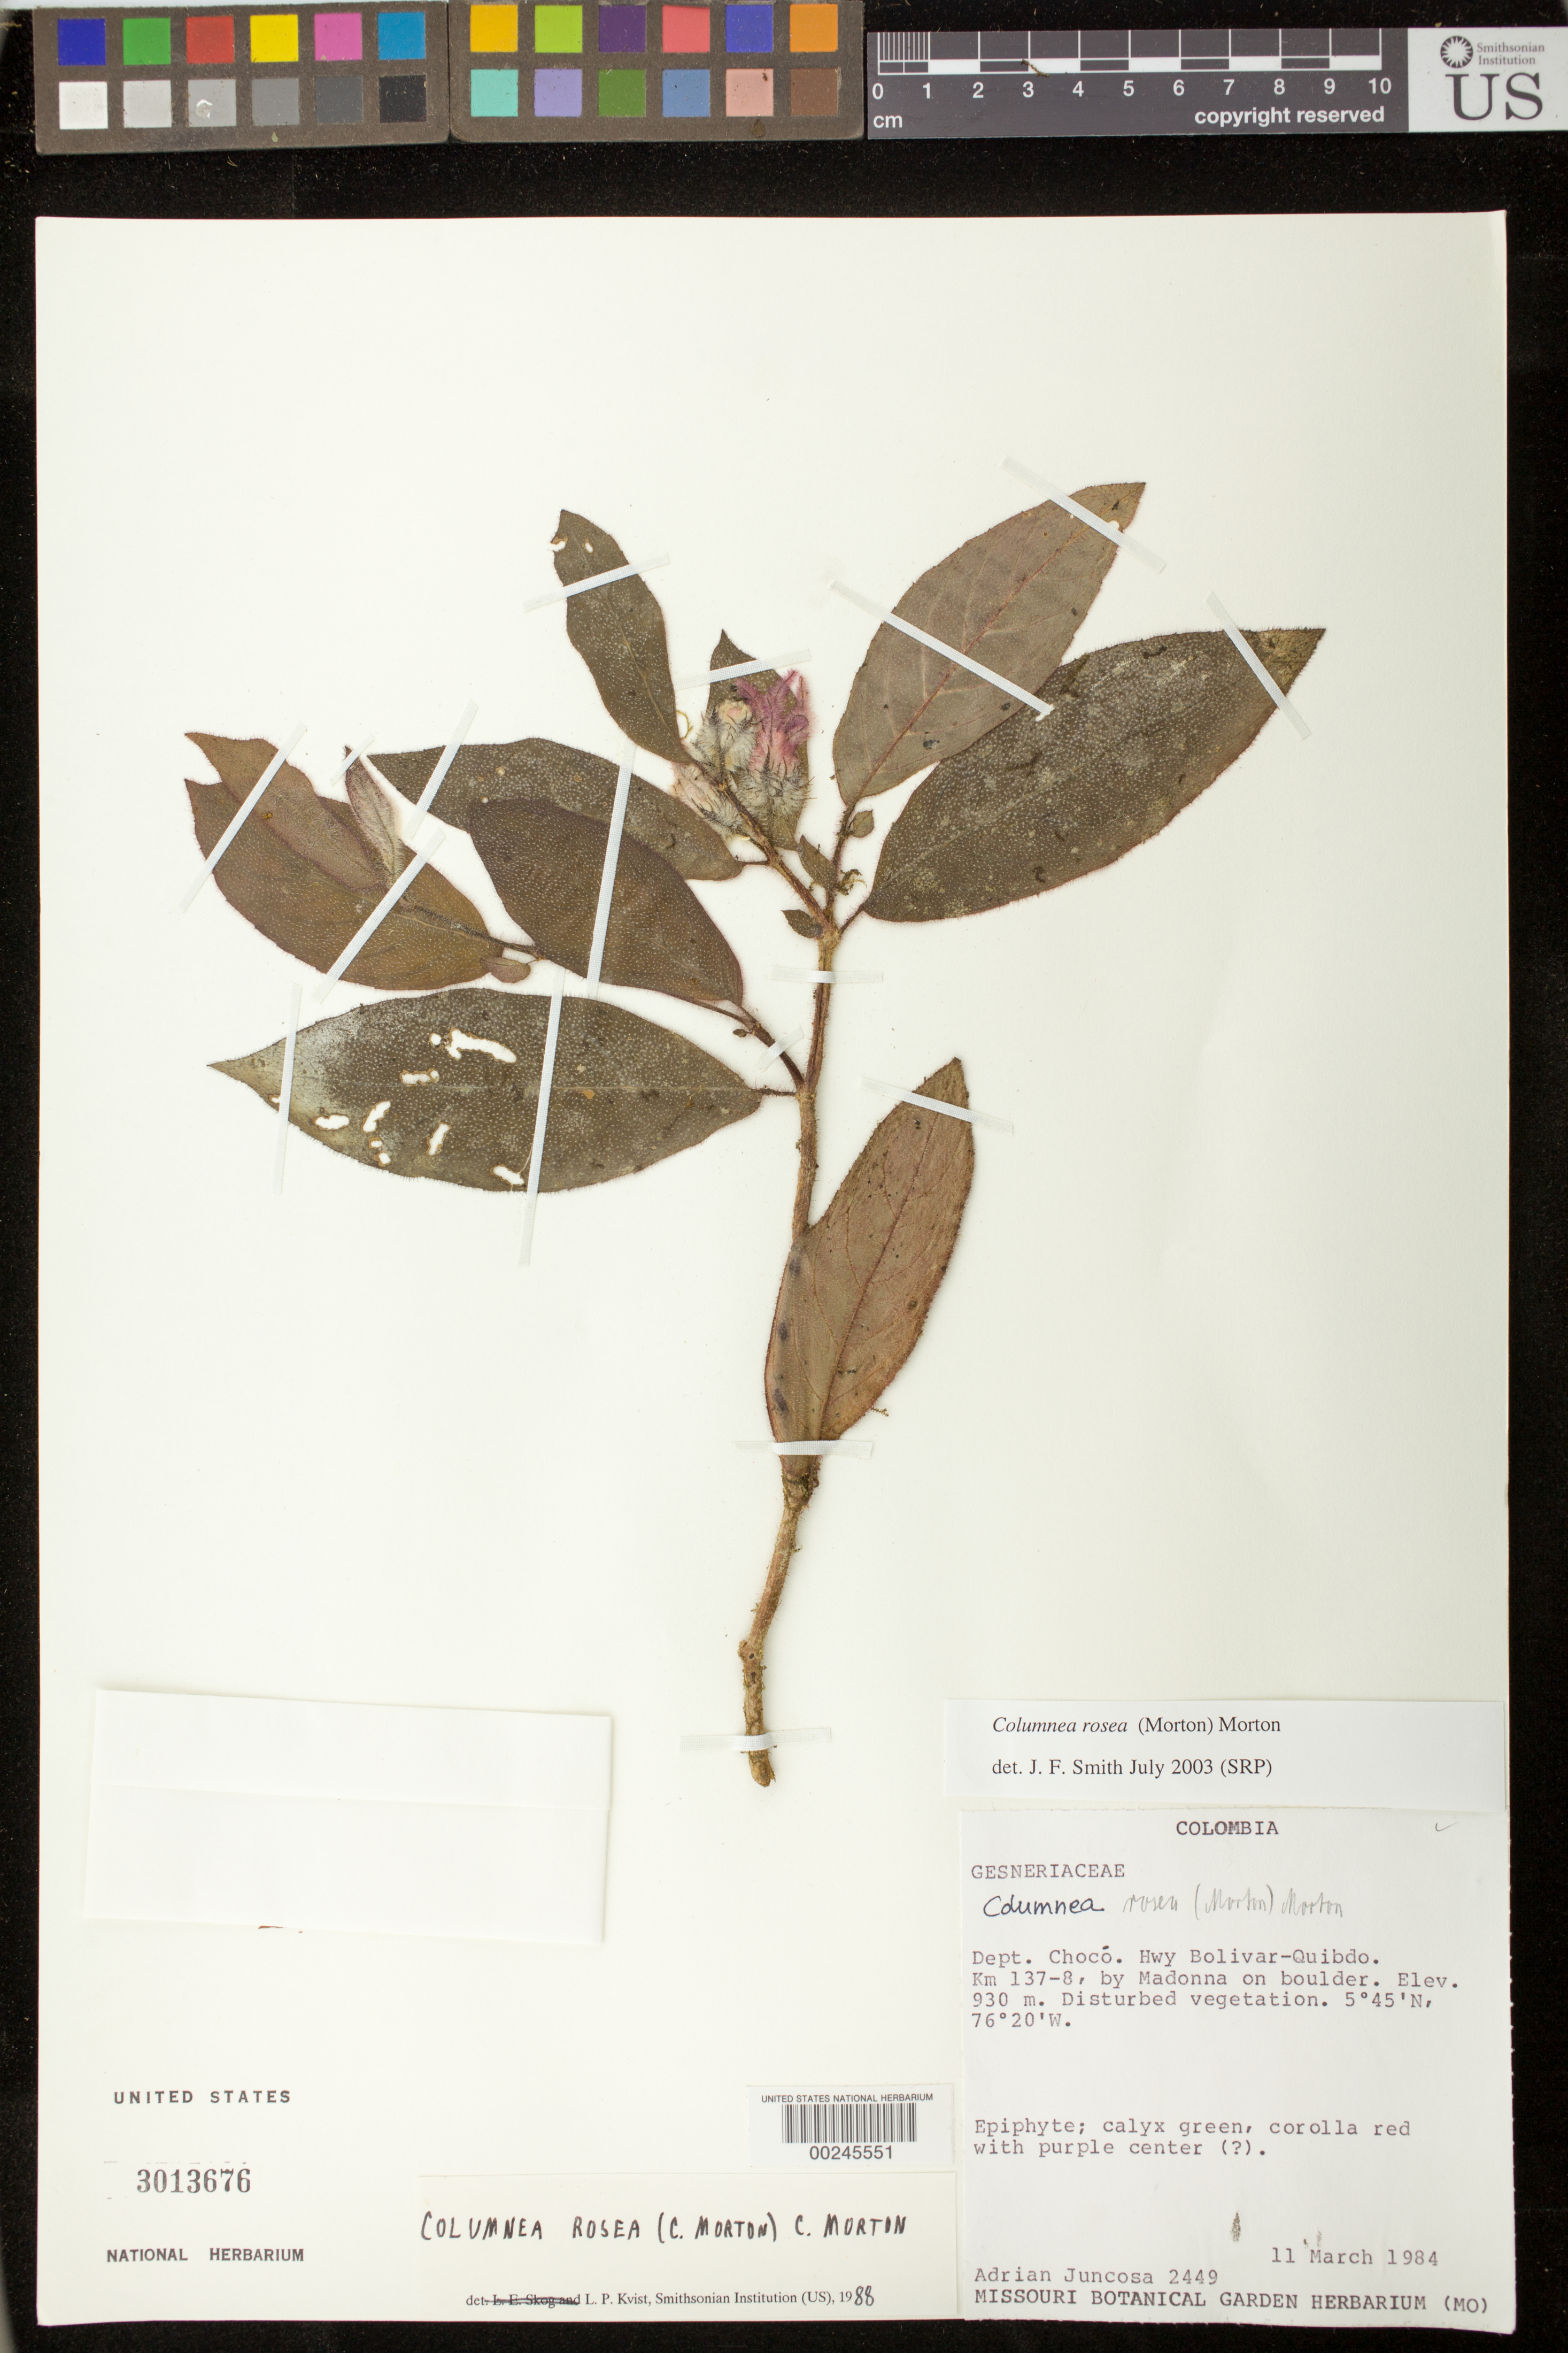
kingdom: Plantae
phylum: Tracheophyta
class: Magnoliopsida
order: Lamiales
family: Gesneriaceae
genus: Columnea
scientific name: Columnea rosea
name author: (C.V. Morton) C.V. Morton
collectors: A. Juncosa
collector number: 2449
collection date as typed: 11 Mar 1984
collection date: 1984-03-11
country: Colombia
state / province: Chocó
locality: Hwy Bolivar-Quibdo, km 137-8, by Madonna on boulder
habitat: Disturbed vegetation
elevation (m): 930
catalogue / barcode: US 3013676